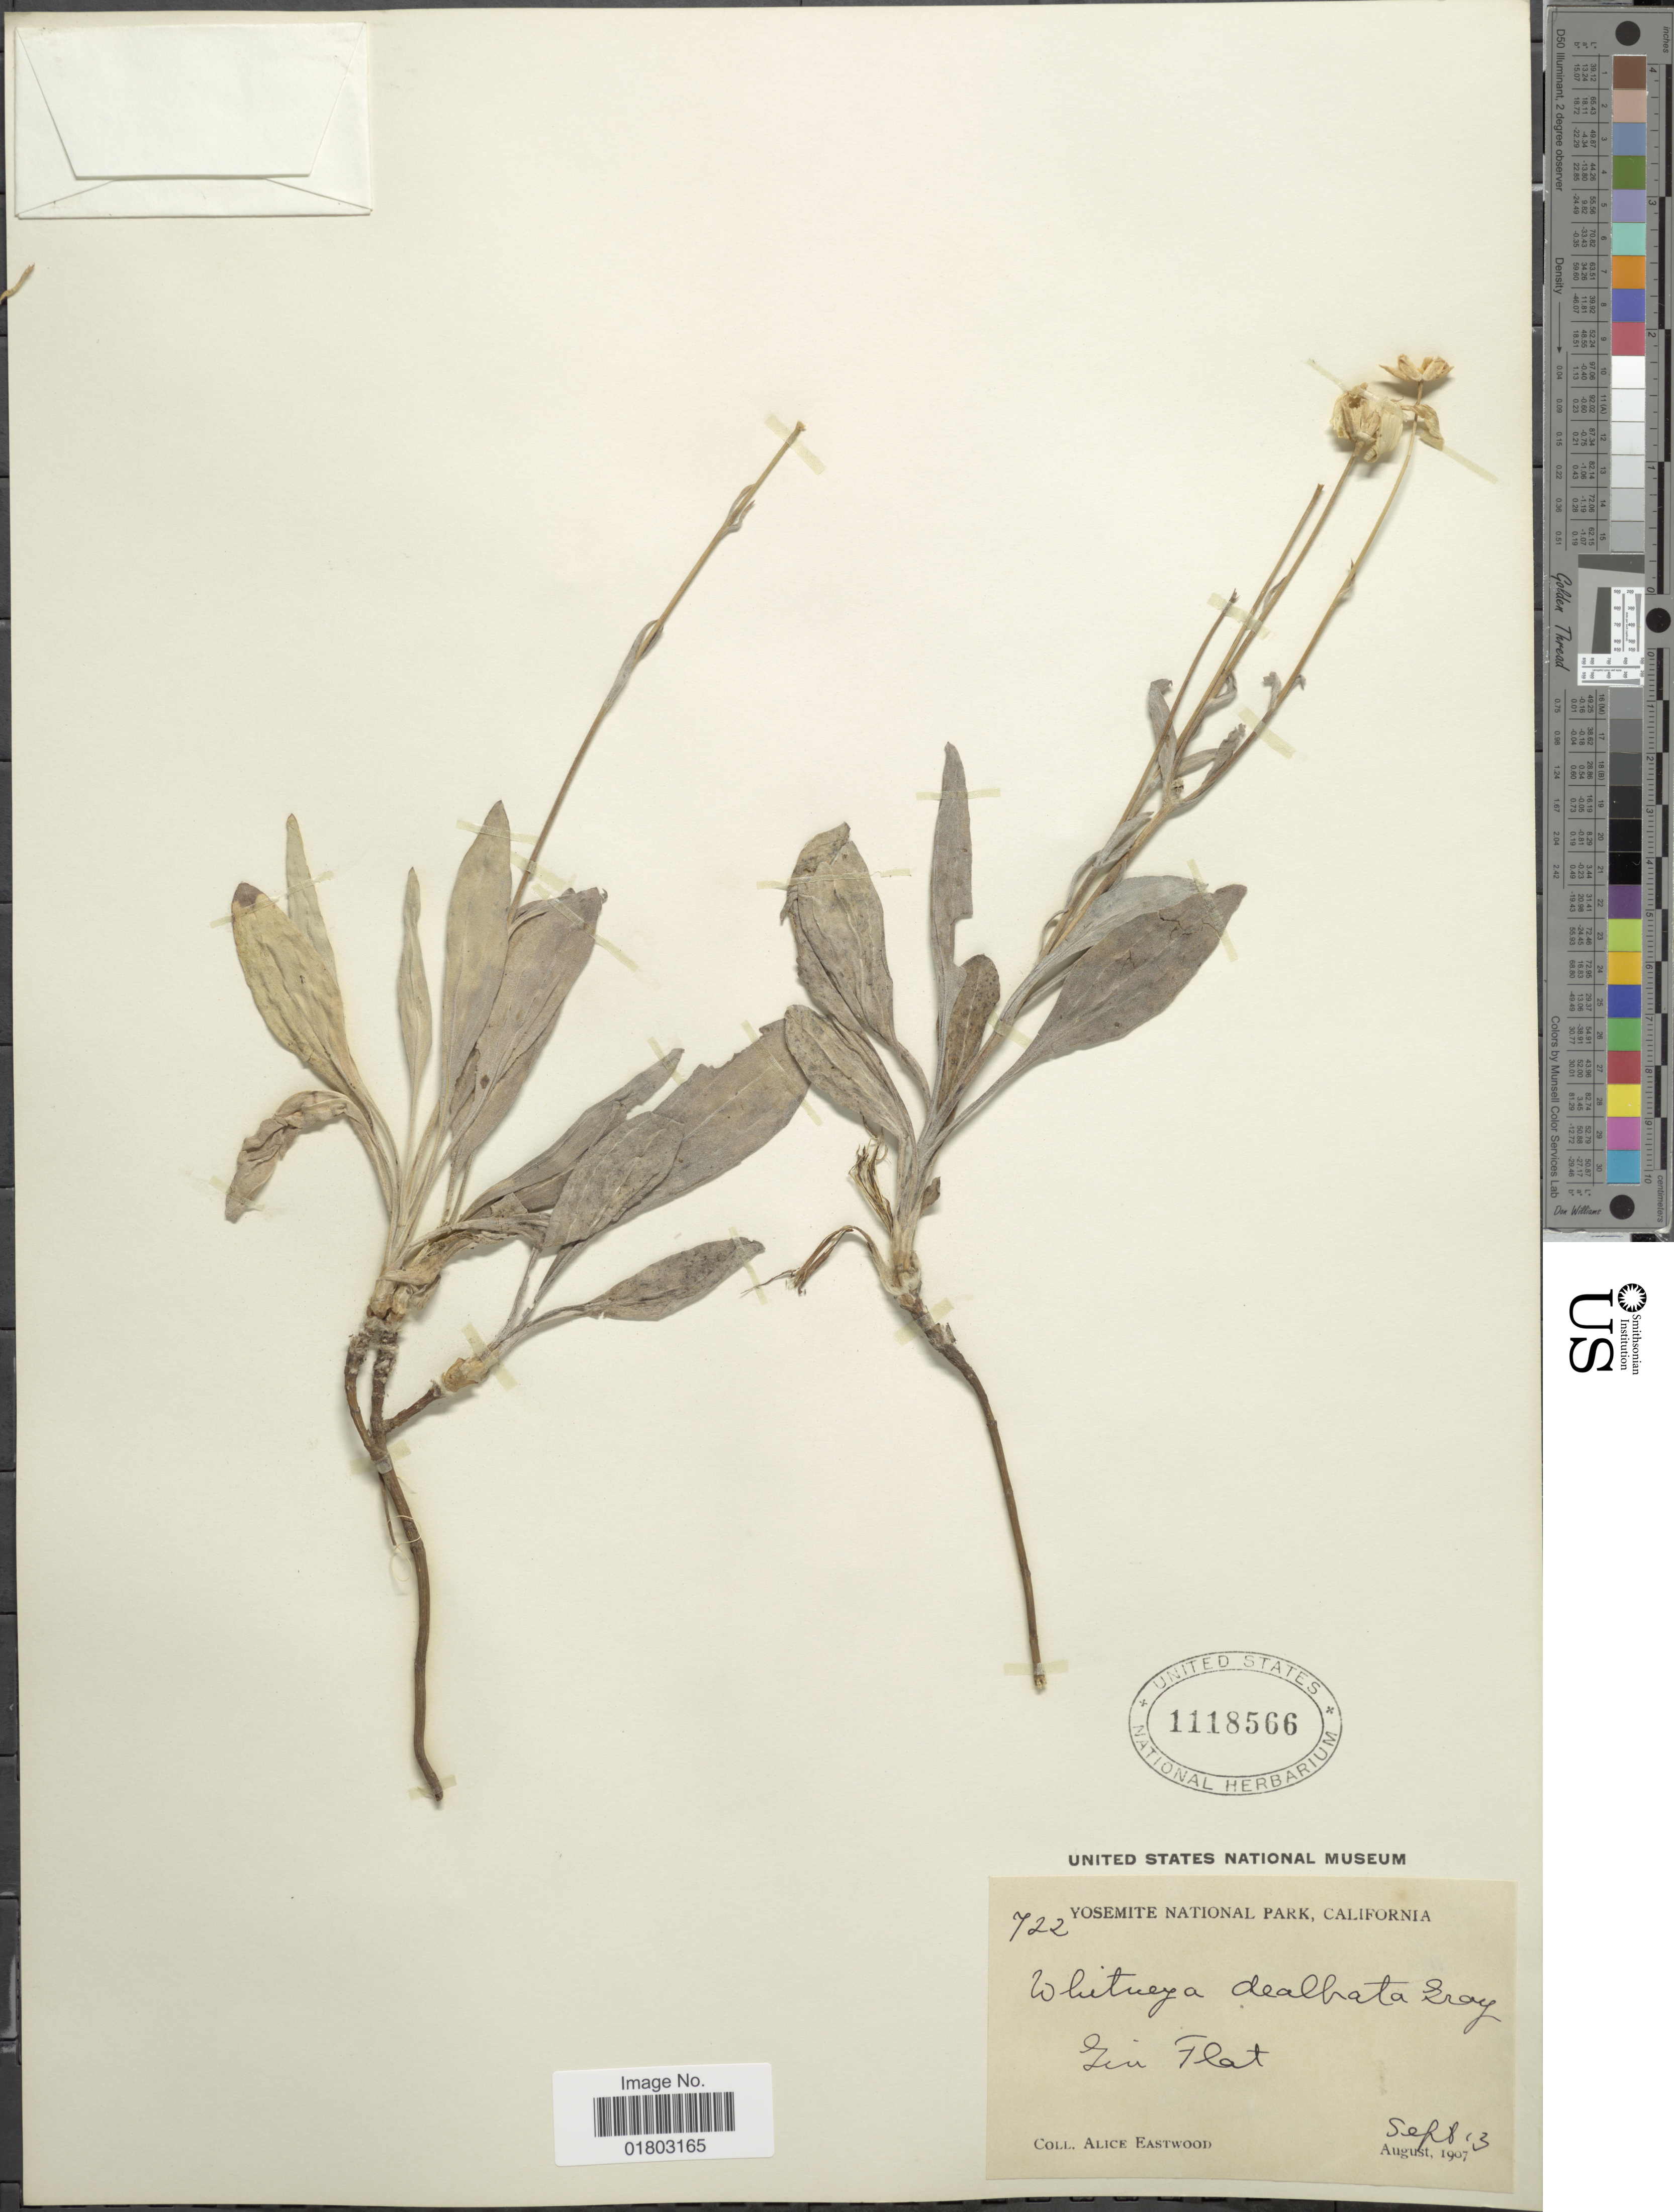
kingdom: Plantae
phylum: Tracheophyta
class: Magnoliopsida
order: Asterales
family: Asteraceae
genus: Arnica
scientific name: Arnica dealbata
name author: (A. Gray) B.G. Baldwin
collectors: A. Eastwood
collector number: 722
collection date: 1907-09-13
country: United States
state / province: California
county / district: Mariposa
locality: Yosemite National Park, Gin Flat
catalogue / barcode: US 1118566